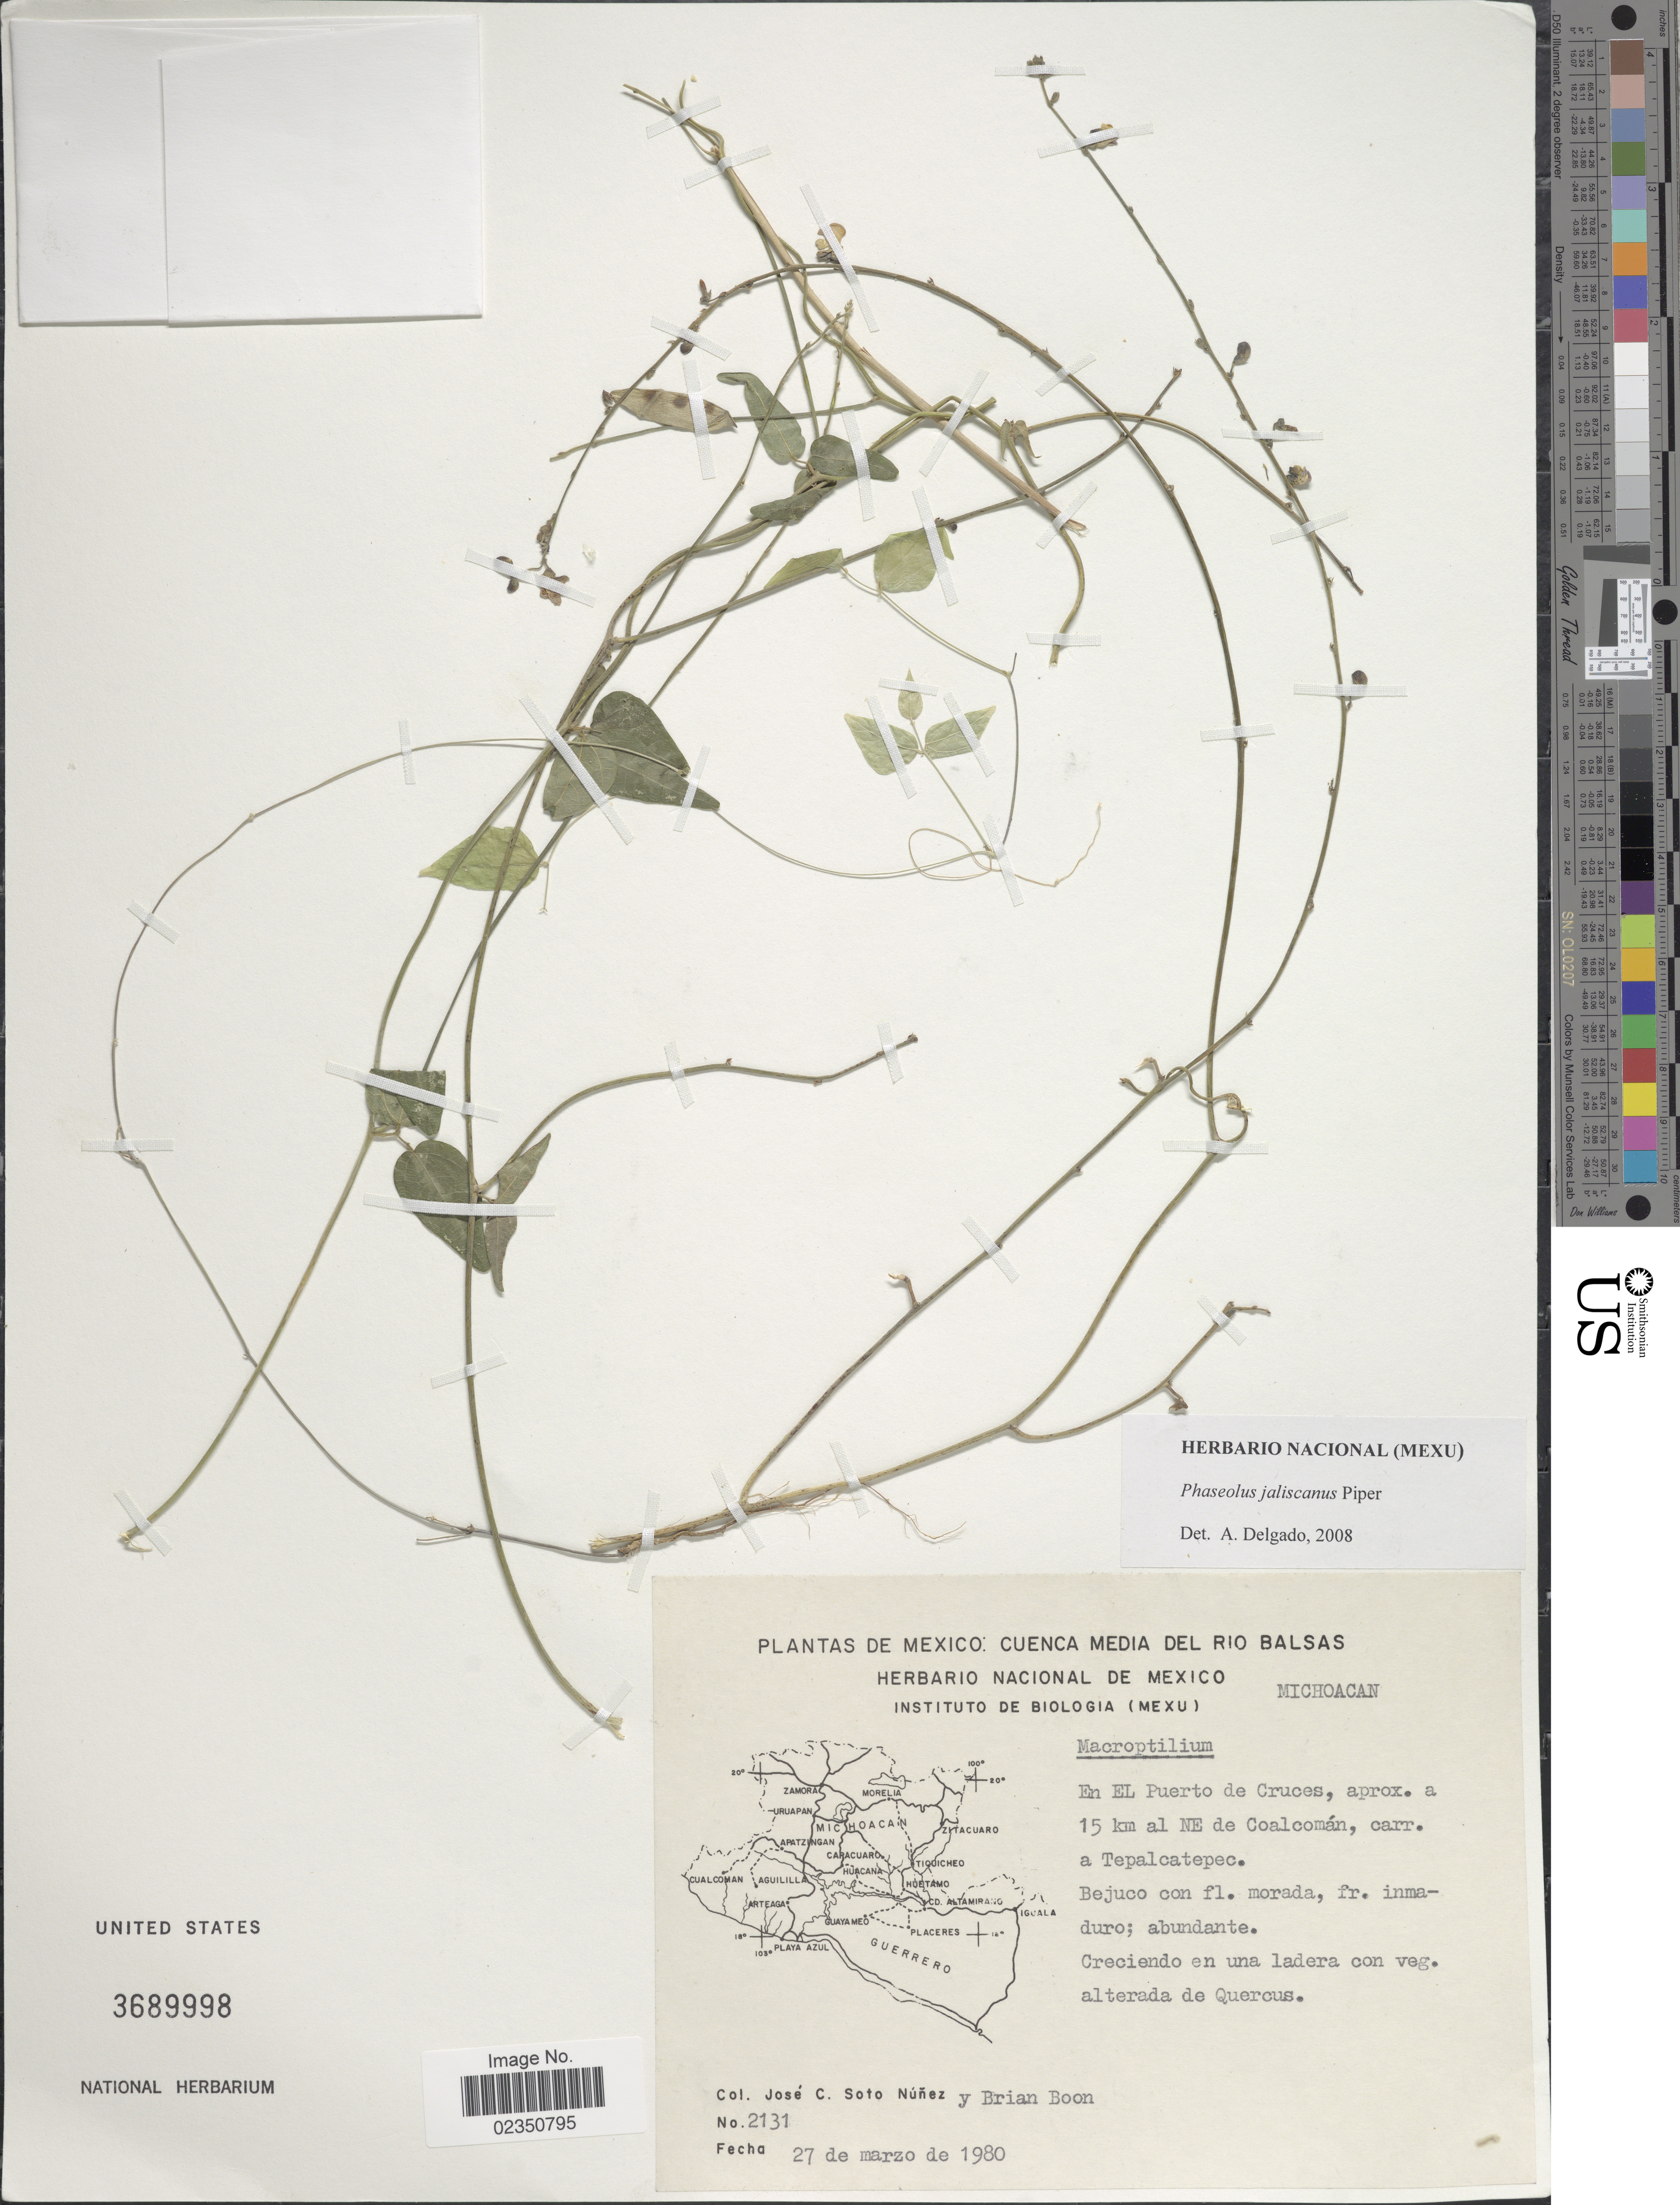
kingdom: Plantae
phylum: Tracheophyta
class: Magnoliopsida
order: Fabales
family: Fabaceae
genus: Phaseolus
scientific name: Phaseolus jaliscanus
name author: Piper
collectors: J. Soto & B. Boon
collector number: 2131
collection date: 1980-03-27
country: Mexico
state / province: Michoacán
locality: Cuenca Media Del Rio Balsas, en El Puerto de Curces, aprox. a 15 km al NE de Coalcoman, carr. a Tepalcatepec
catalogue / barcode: US 3689998